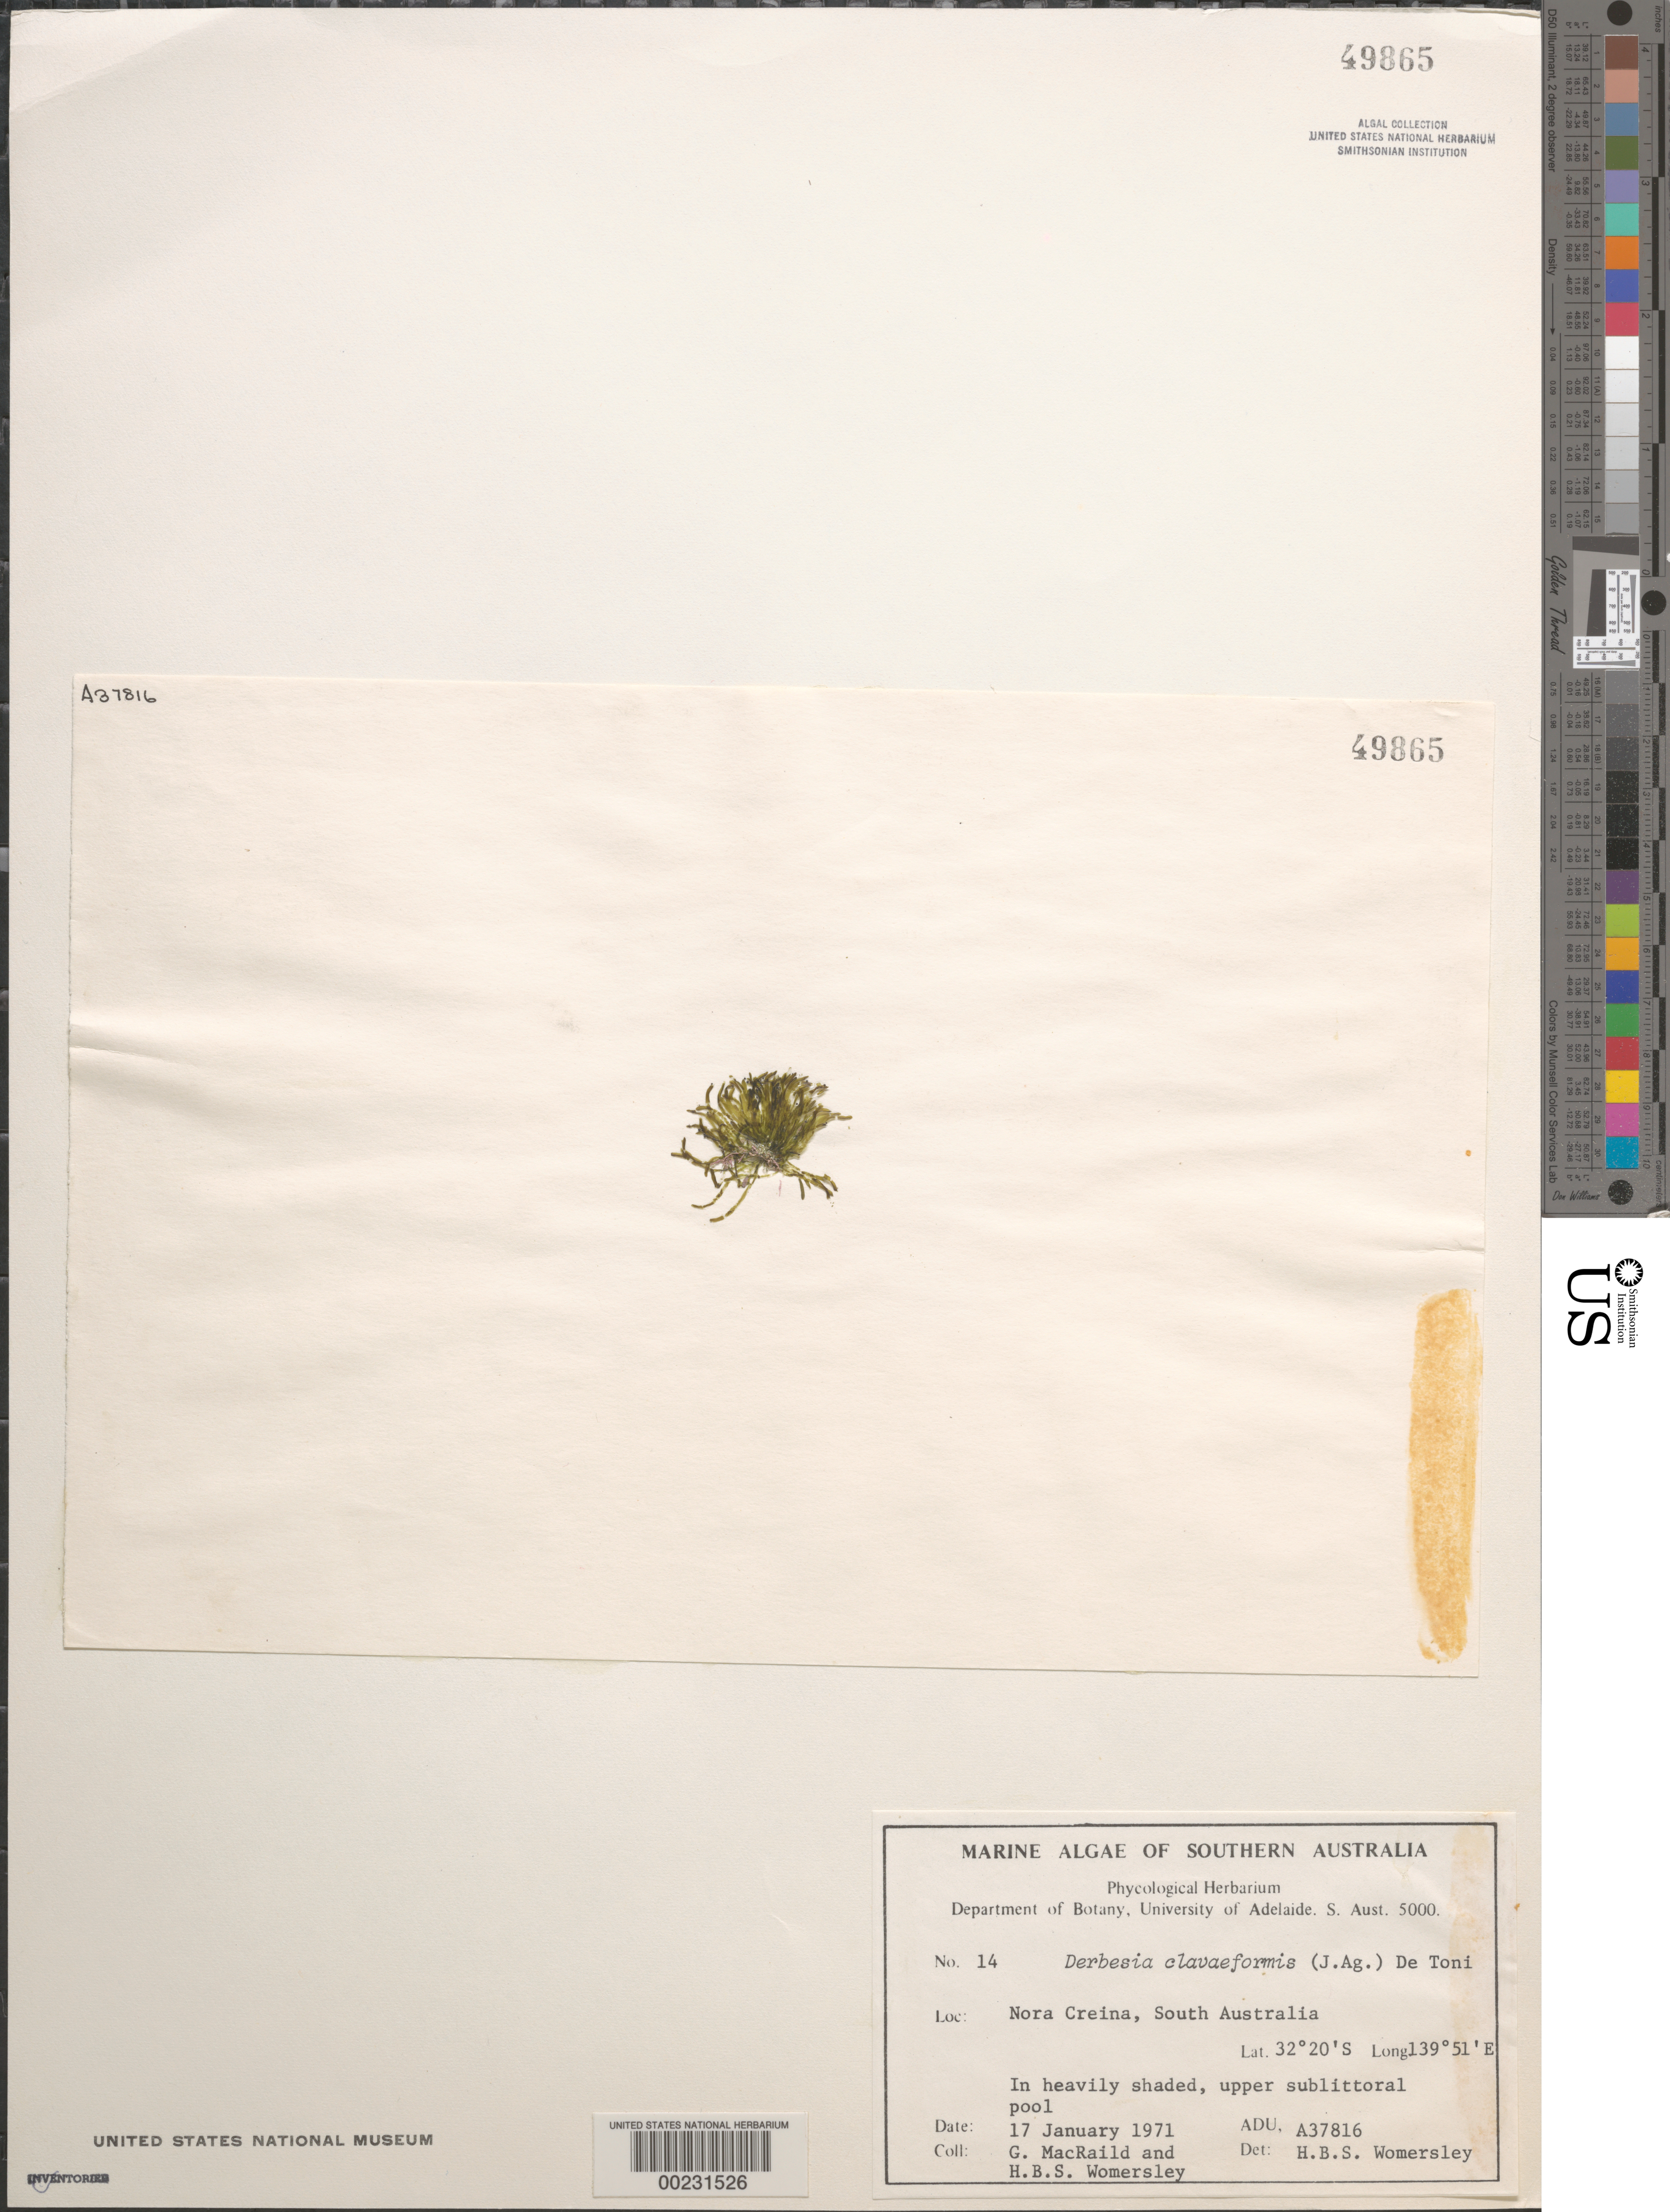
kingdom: Plantae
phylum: Chlorophyta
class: Ulvophyceae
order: Bryopsidales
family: Derbesiaceae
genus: Pedobesia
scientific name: Pedobesia clavaeformis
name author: (J. Agardh) Macraild & Womersley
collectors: G. Macraild & H. B. S. Womersley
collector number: ADU A37816 & 14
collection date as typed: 17 Jan 1971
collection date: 1971-01-17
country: Australia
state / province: South Australia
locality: Nora Creina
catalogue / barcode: US 49865